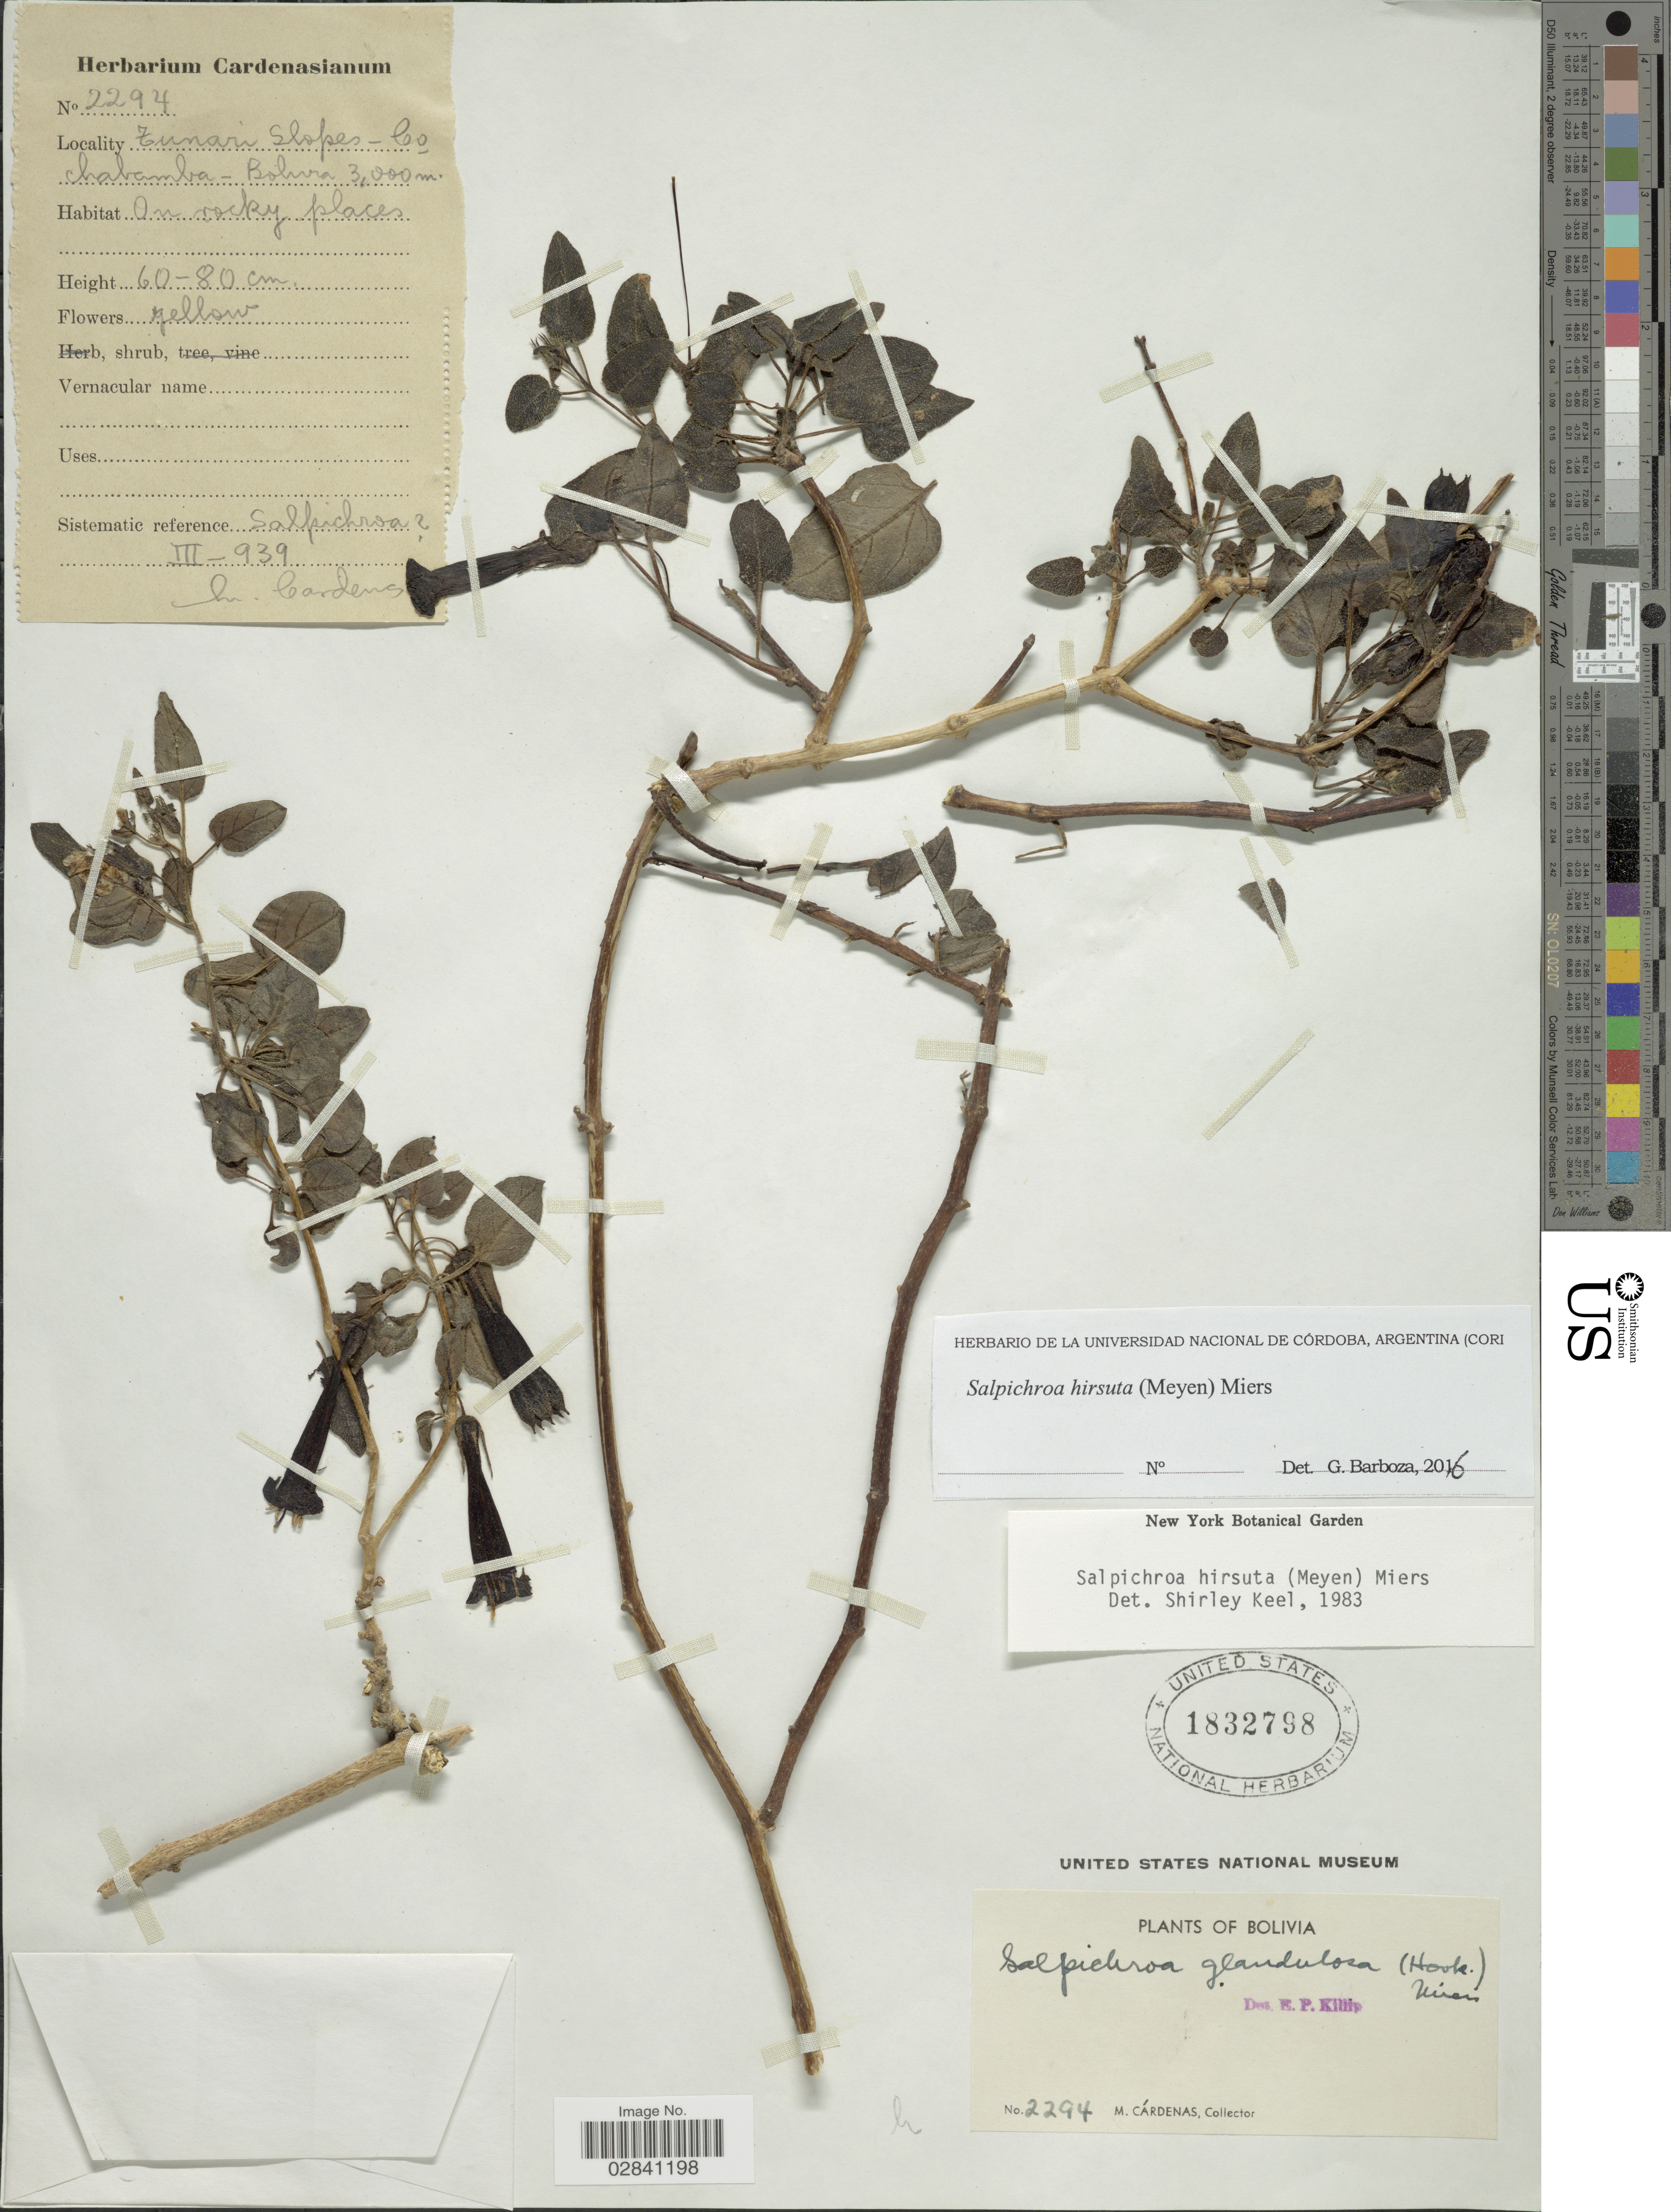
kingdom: Plantae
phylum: Tracheophyta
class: Magnoliopsida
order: Solanales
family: Solanaceae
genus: Salpichroa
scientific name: Salpichroa hirsuta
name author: (Meyen) Miers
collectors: M. Cárdenas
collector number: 2294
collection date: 1939-03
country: Bolivia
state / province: Cochabamba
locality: Tunari Slopes.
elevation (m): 3000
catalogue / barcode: US 1832798